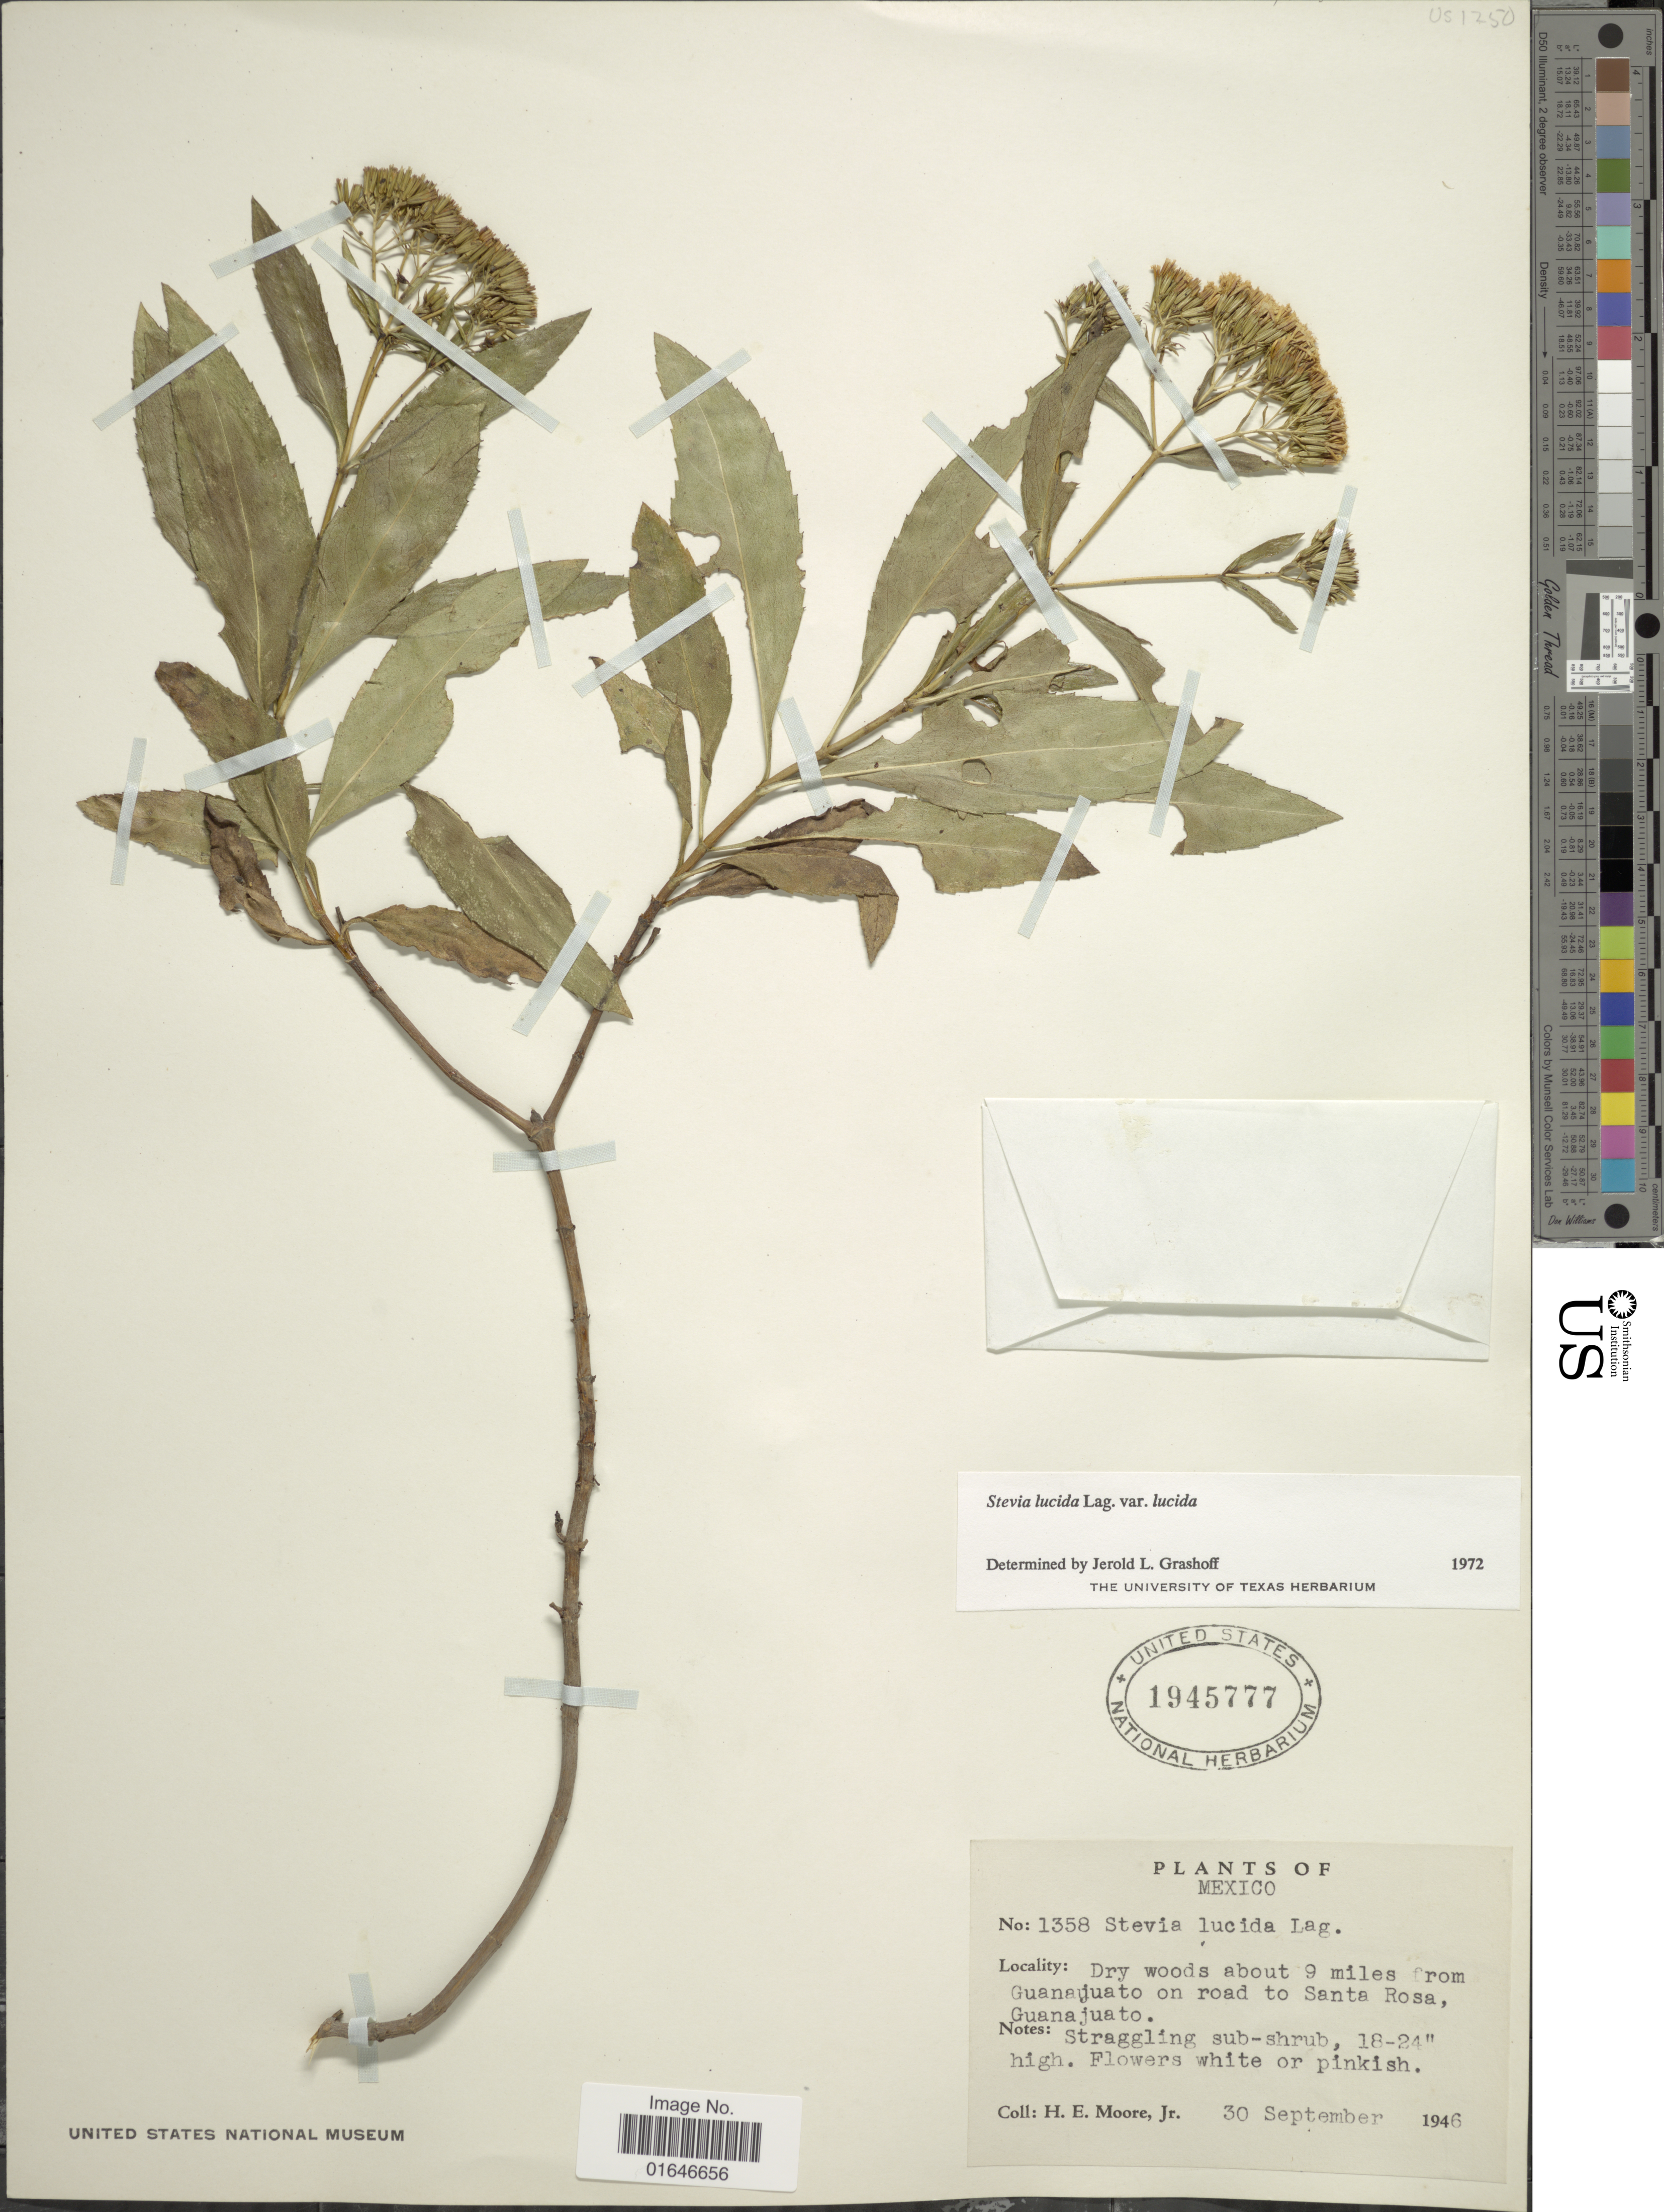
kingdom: Plantae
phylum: Tracheophyta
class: Magnoliopsida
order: Asterales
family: Asteraceae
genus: Stevia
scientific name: Stevia lucida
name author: Lag.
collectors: H. E. Moore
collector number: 1358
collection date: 1946-09-30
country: Mexico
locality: Dry woods about 9 miles from guannajuanto on road to Santa Rosa, Guanajuato.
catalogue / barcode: US 1945777